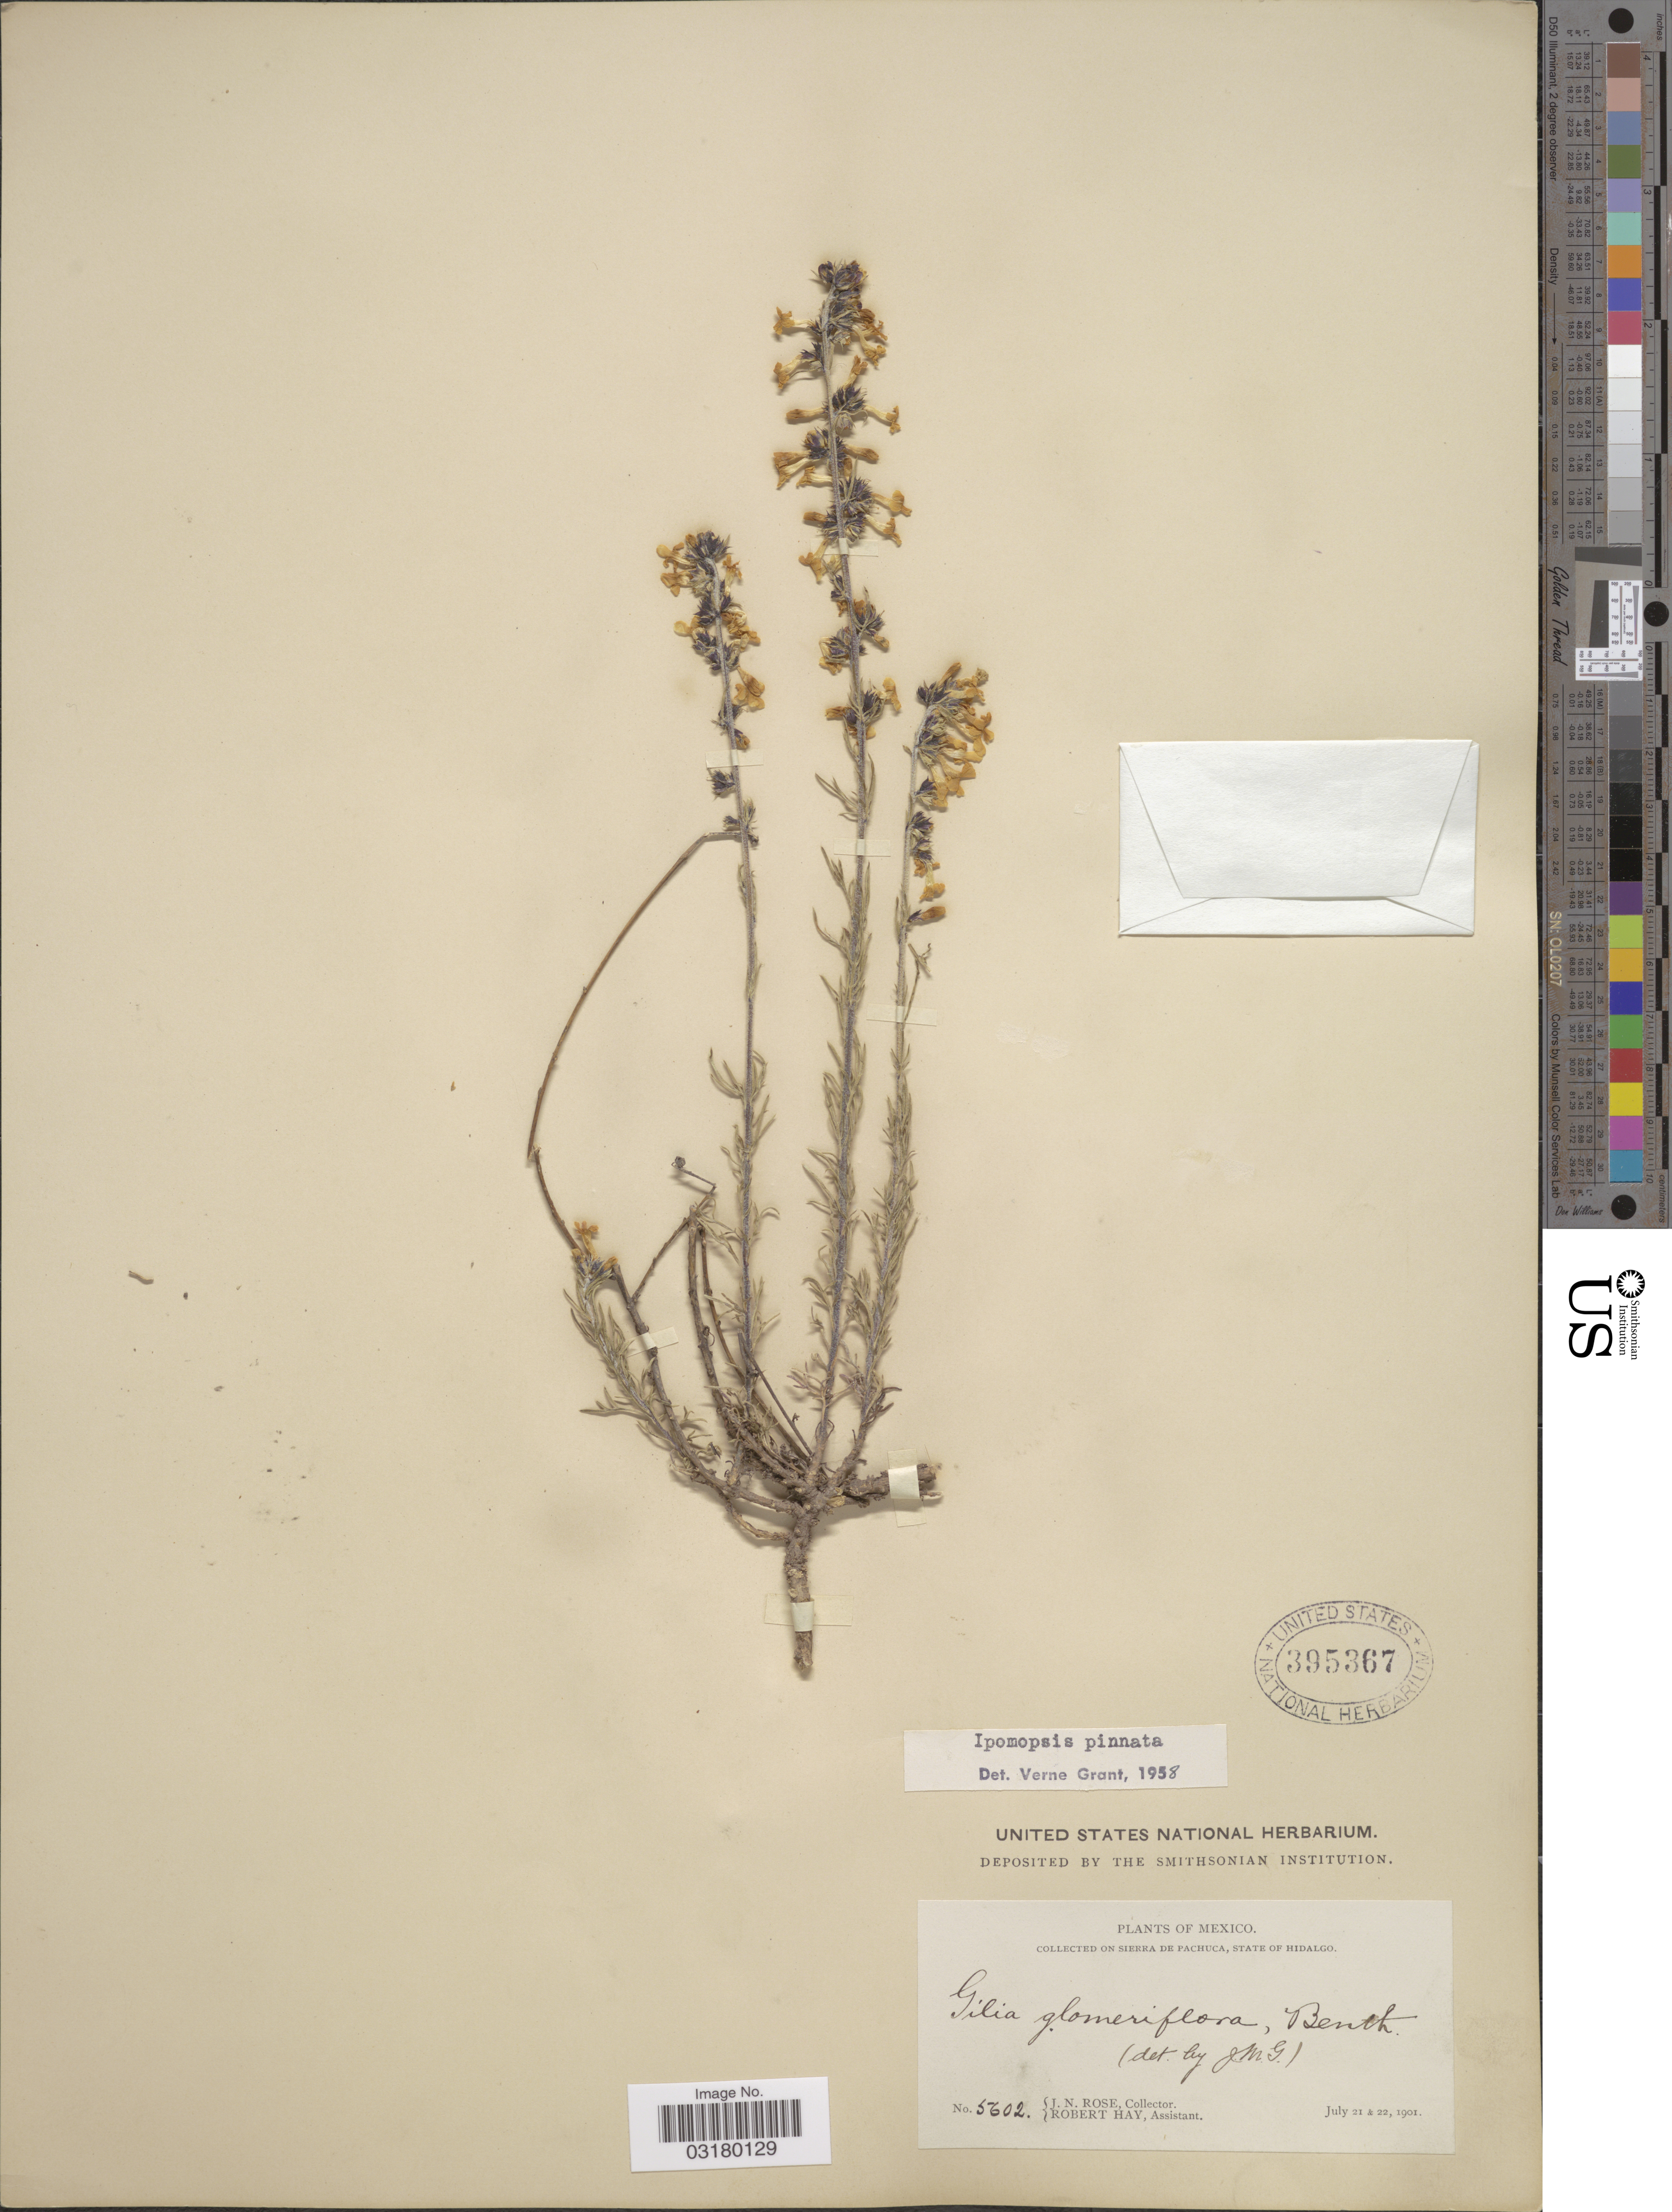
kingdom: Plantae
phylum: Tracheophyta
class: Magnoliopsida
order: Ericales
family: Polemoniaceae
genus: Ipomopsis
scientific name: Ipomopsis pinnata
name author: (Cav.) V.E. Grant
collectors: J. N. Rose & R. Hay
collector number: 5602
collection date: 1901-07-21/1901-07-22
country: Mexico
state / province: Hidalgo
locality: On Sierra de Pachuca, State of Hidalgo.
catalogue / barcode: US 395367